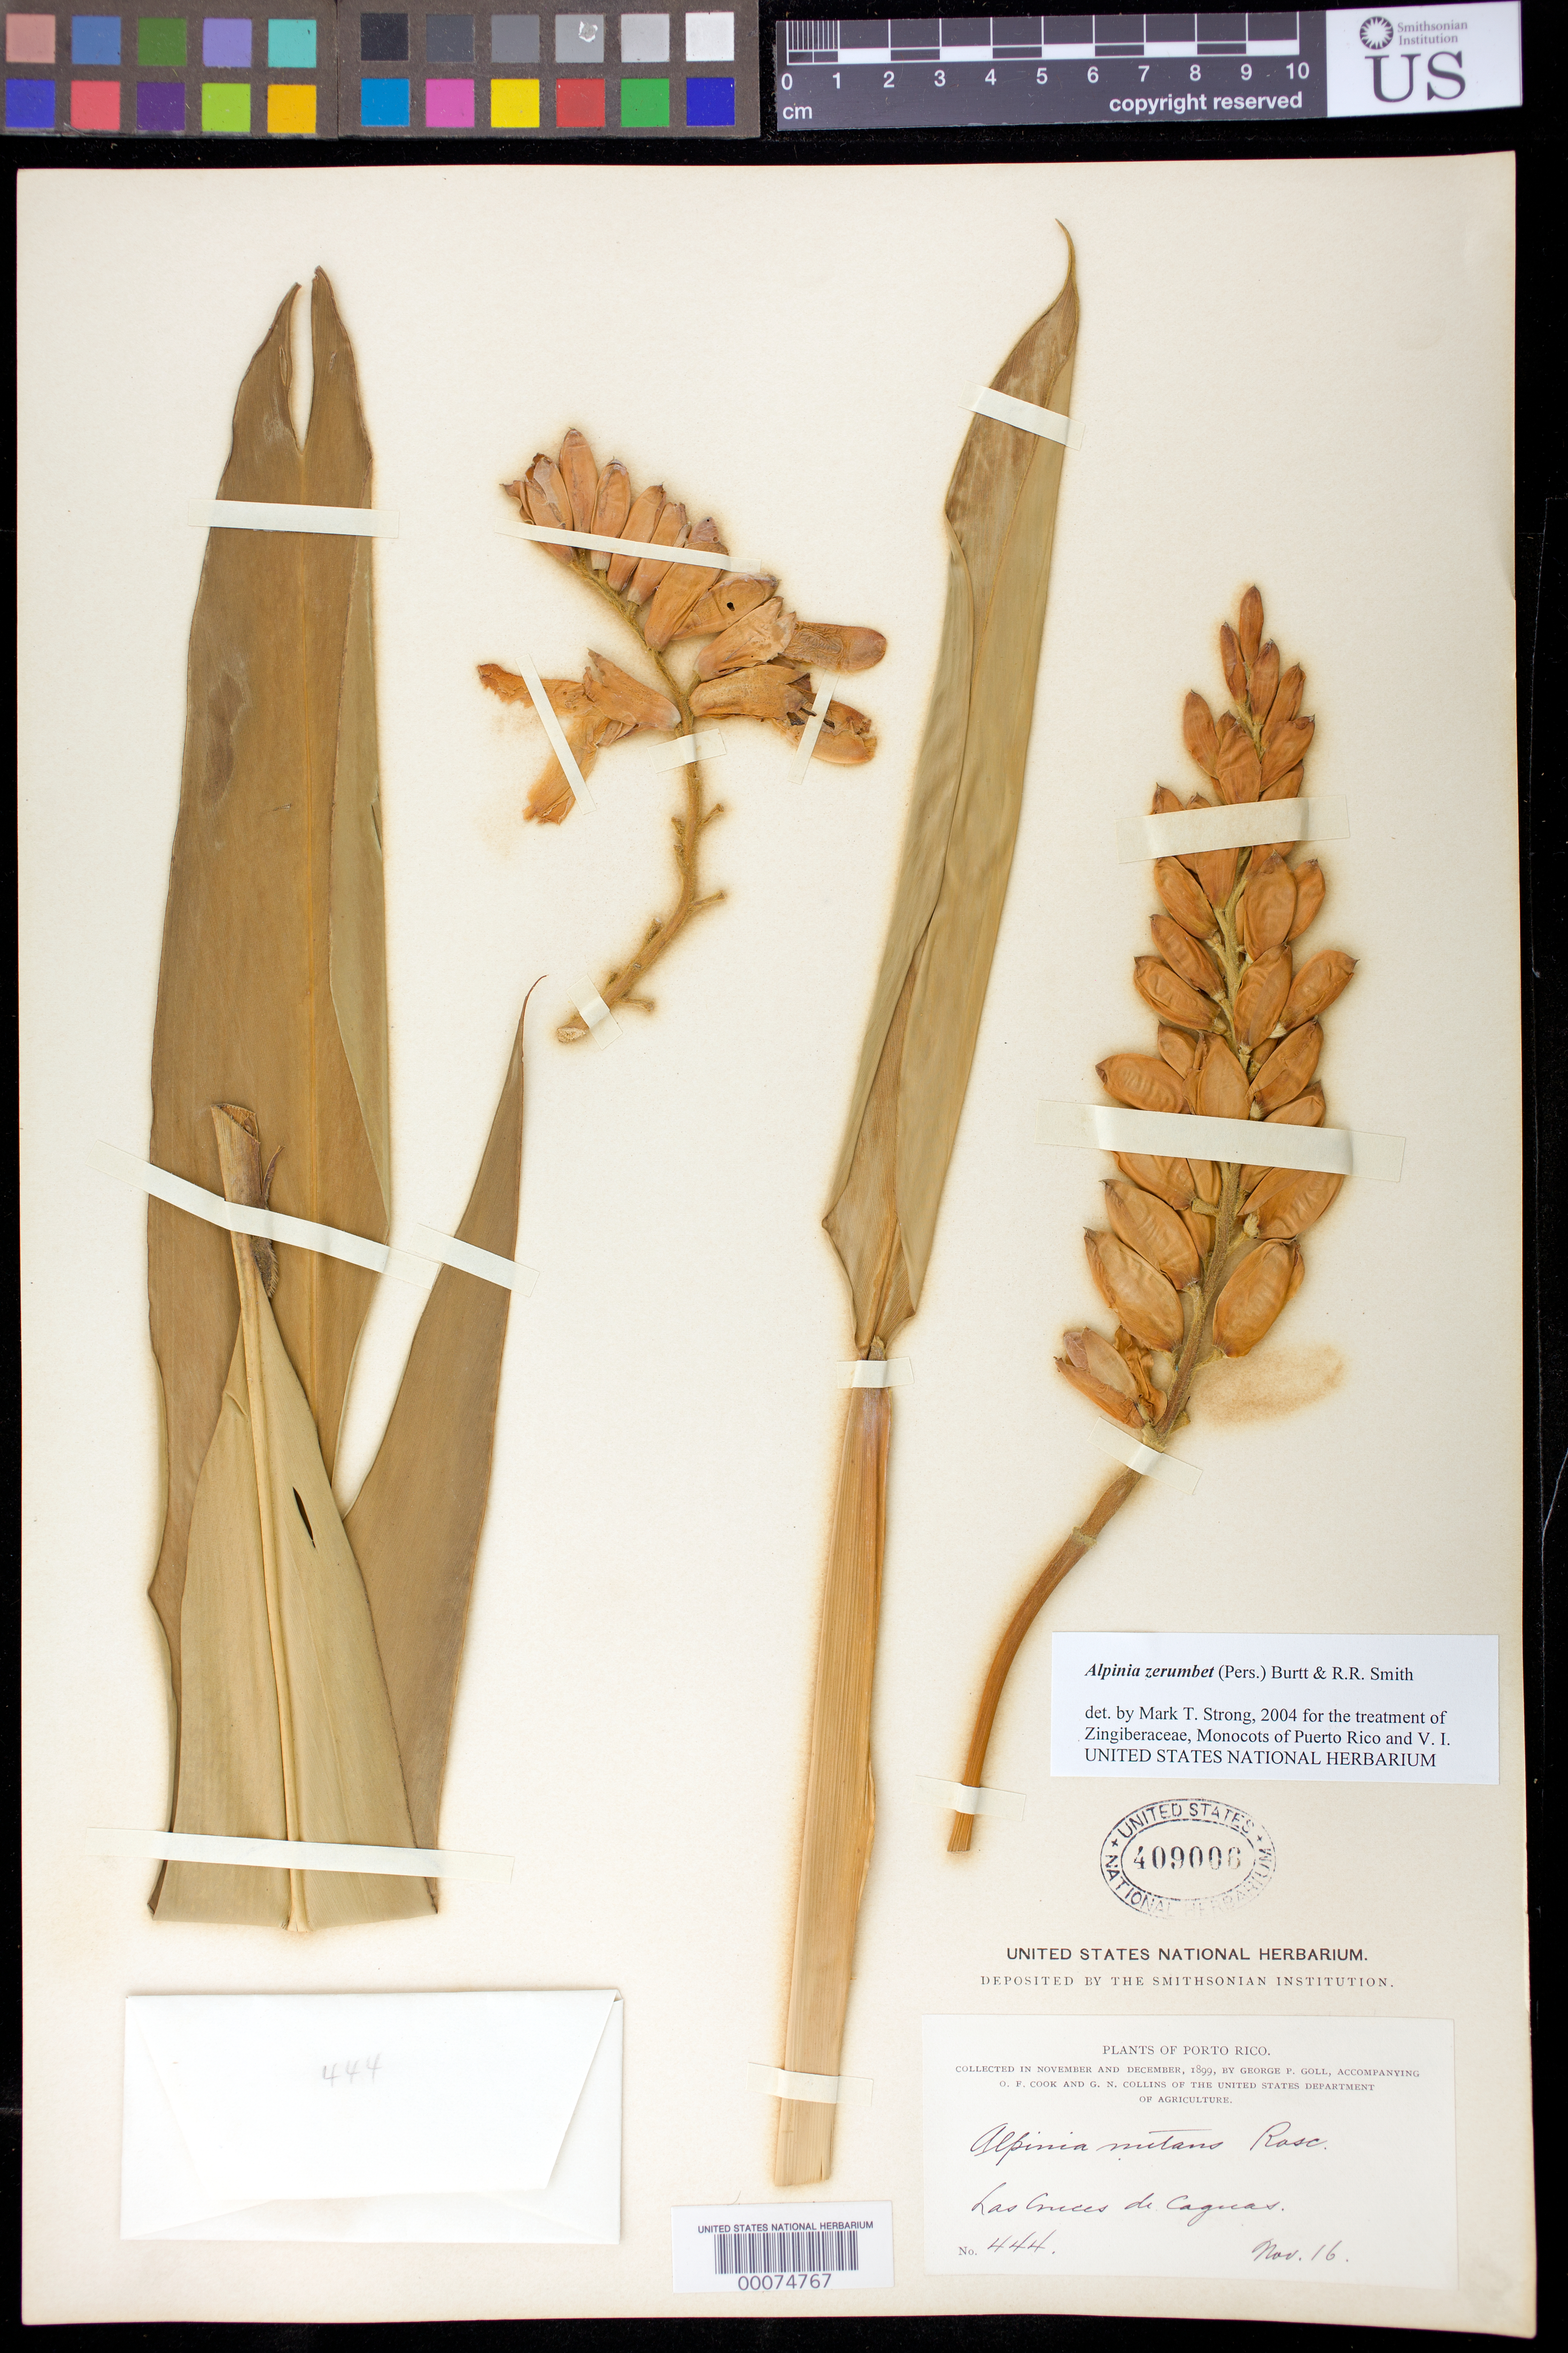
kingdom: Plantae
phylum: Tracheophyta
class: Liliopsida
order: Zingiberales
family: Zingiberaceae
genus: Alpinia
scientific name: Alpinia zerumbet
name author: (Pers.) B.L. Burtt & R.M. Sm.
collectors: G. P. Goll, O. F. Cook & G. Collins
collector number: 444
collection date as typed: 16 Nov 1899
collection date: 1899-11-16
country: Puerto Rico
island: Greater Antilles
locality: Las Cruces de Caguas.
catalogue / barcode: US 409006